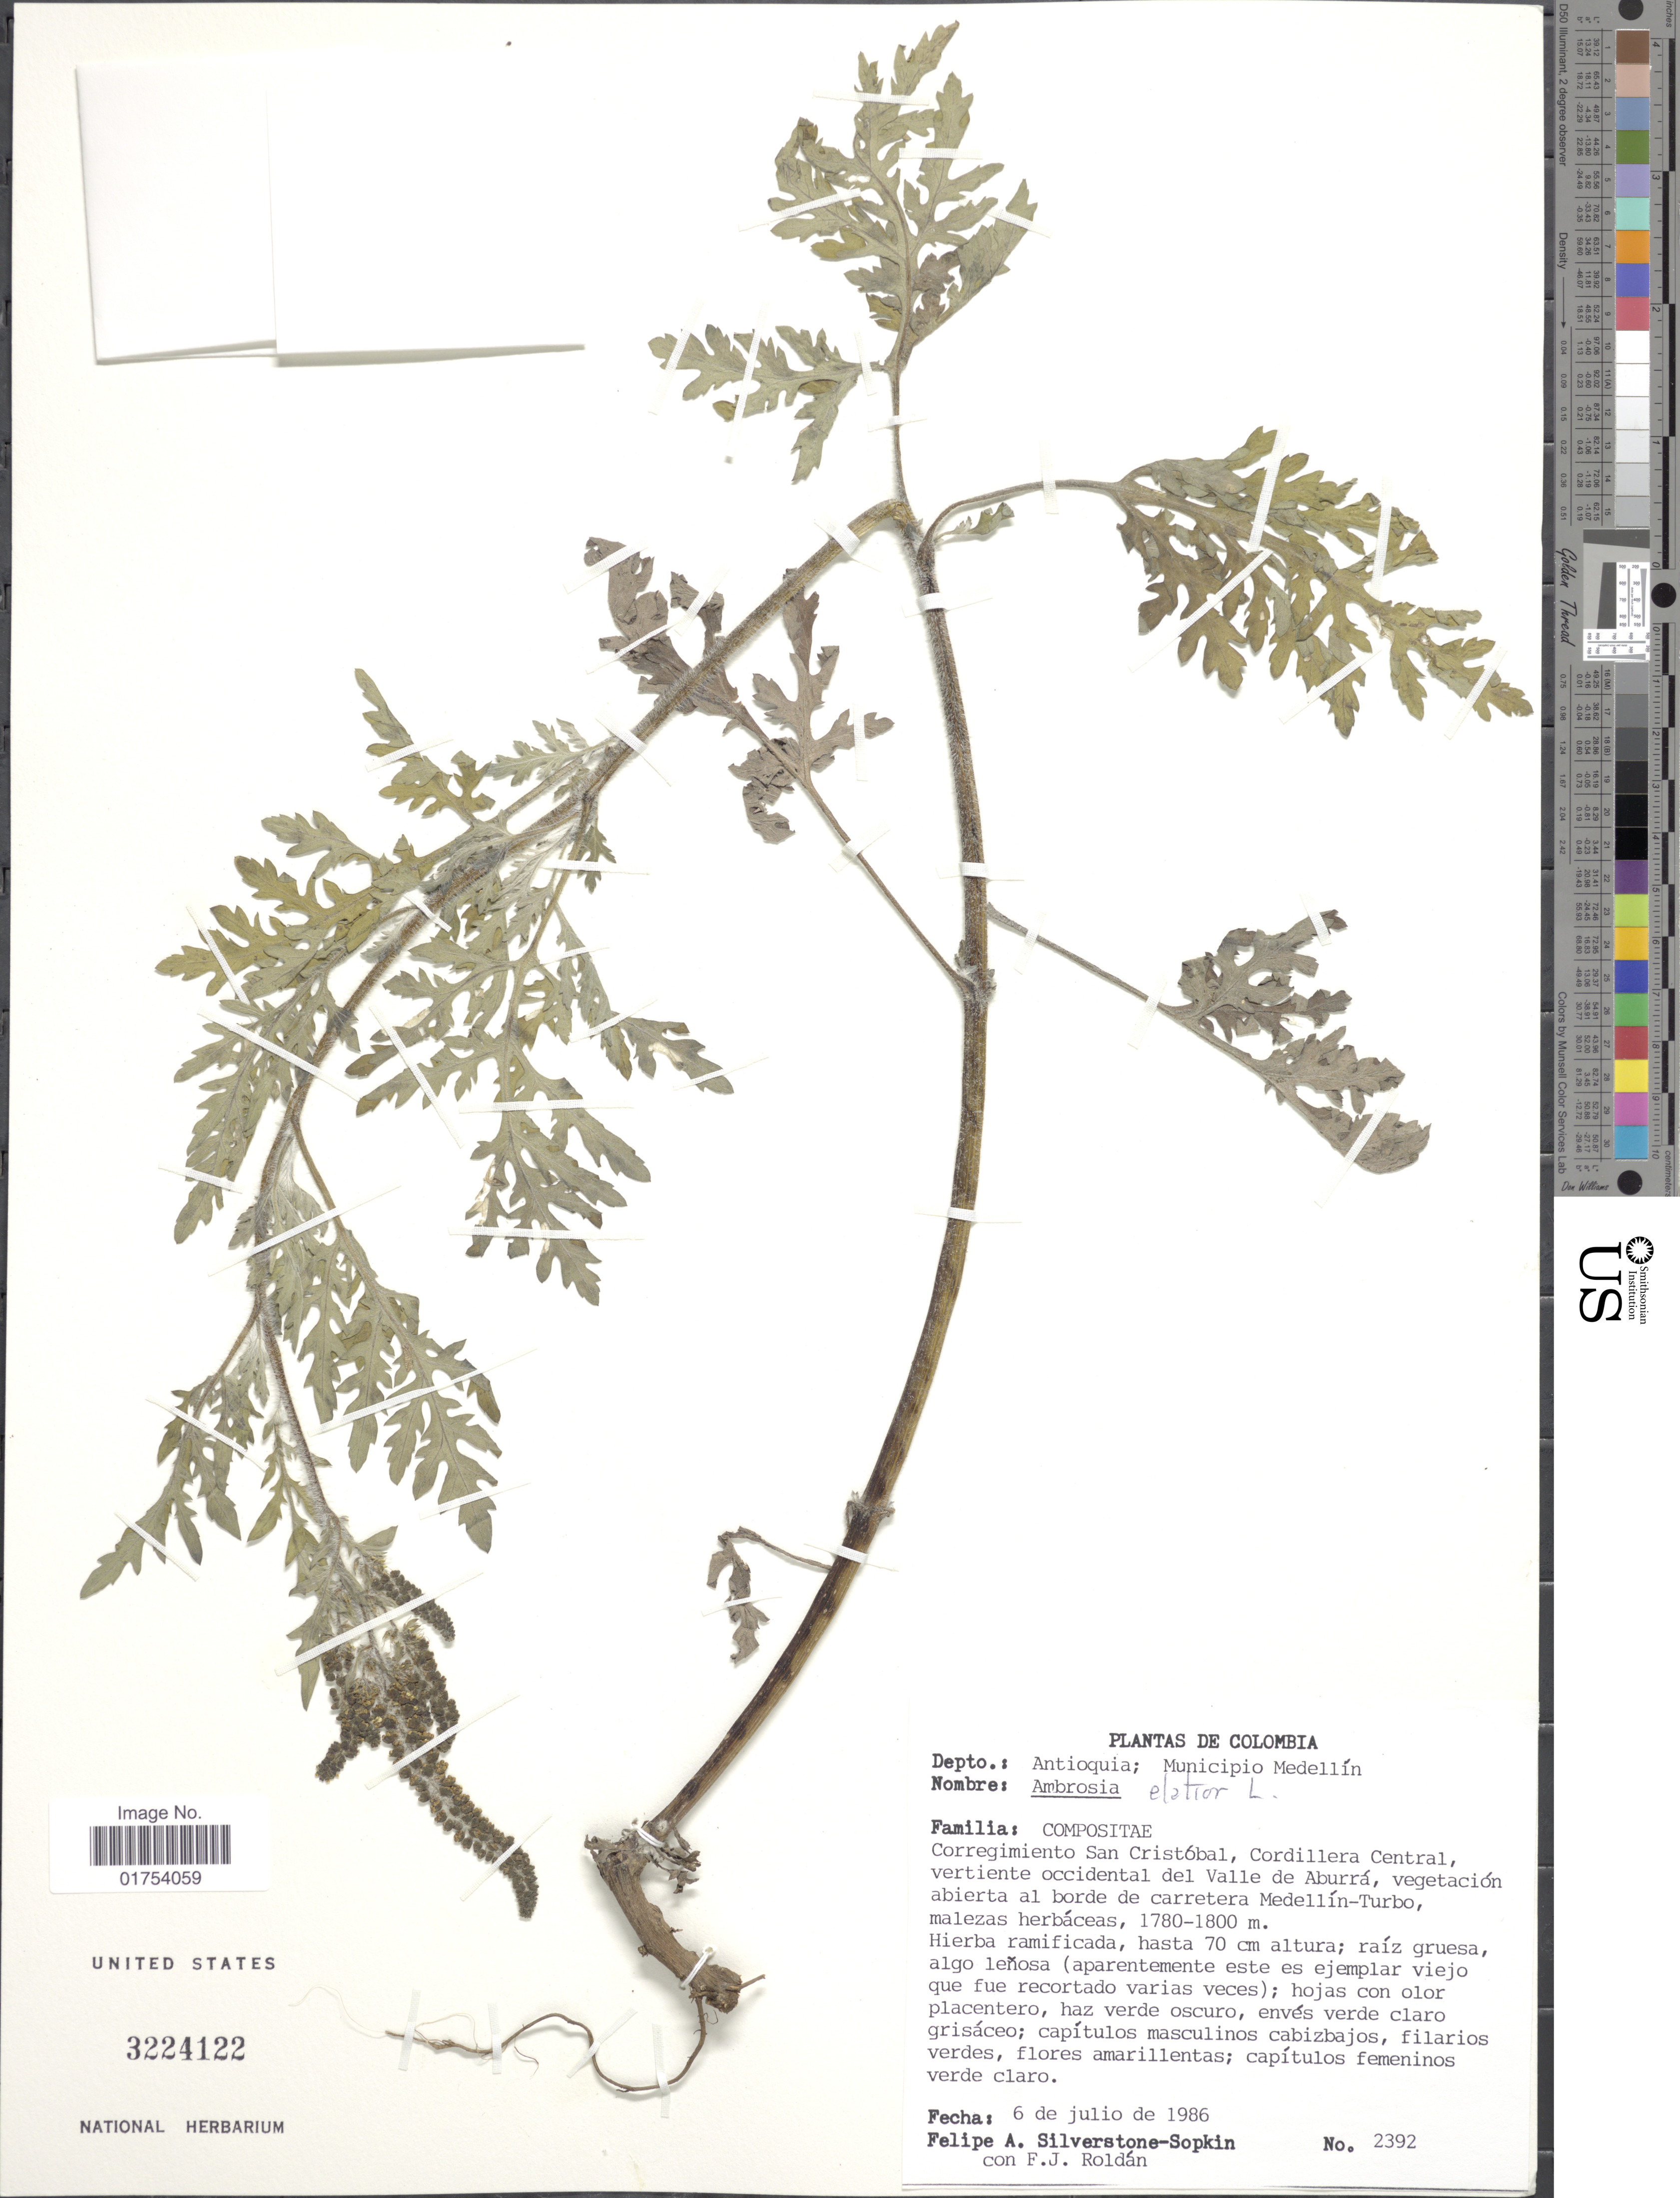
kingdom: Plantae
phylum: Tracheophyta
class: Magnoliopsida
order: Asterales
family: Asteraceae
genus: Ambrosia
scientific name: Ambrosia elatior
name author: L.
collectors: P. A. Silverstone-Sopkin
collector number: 2392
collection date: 1986-07-06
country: Colombia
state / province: Antioquia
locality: Municipio Medellin, Corregimiento San Cristobal, Cordillera Central, vertiente occidental del Valle de Aburra, vegetacion abierta al borde de carretera Medellin-Turbo, malezas herbaceas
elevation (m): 1780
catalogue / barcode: US 3224122